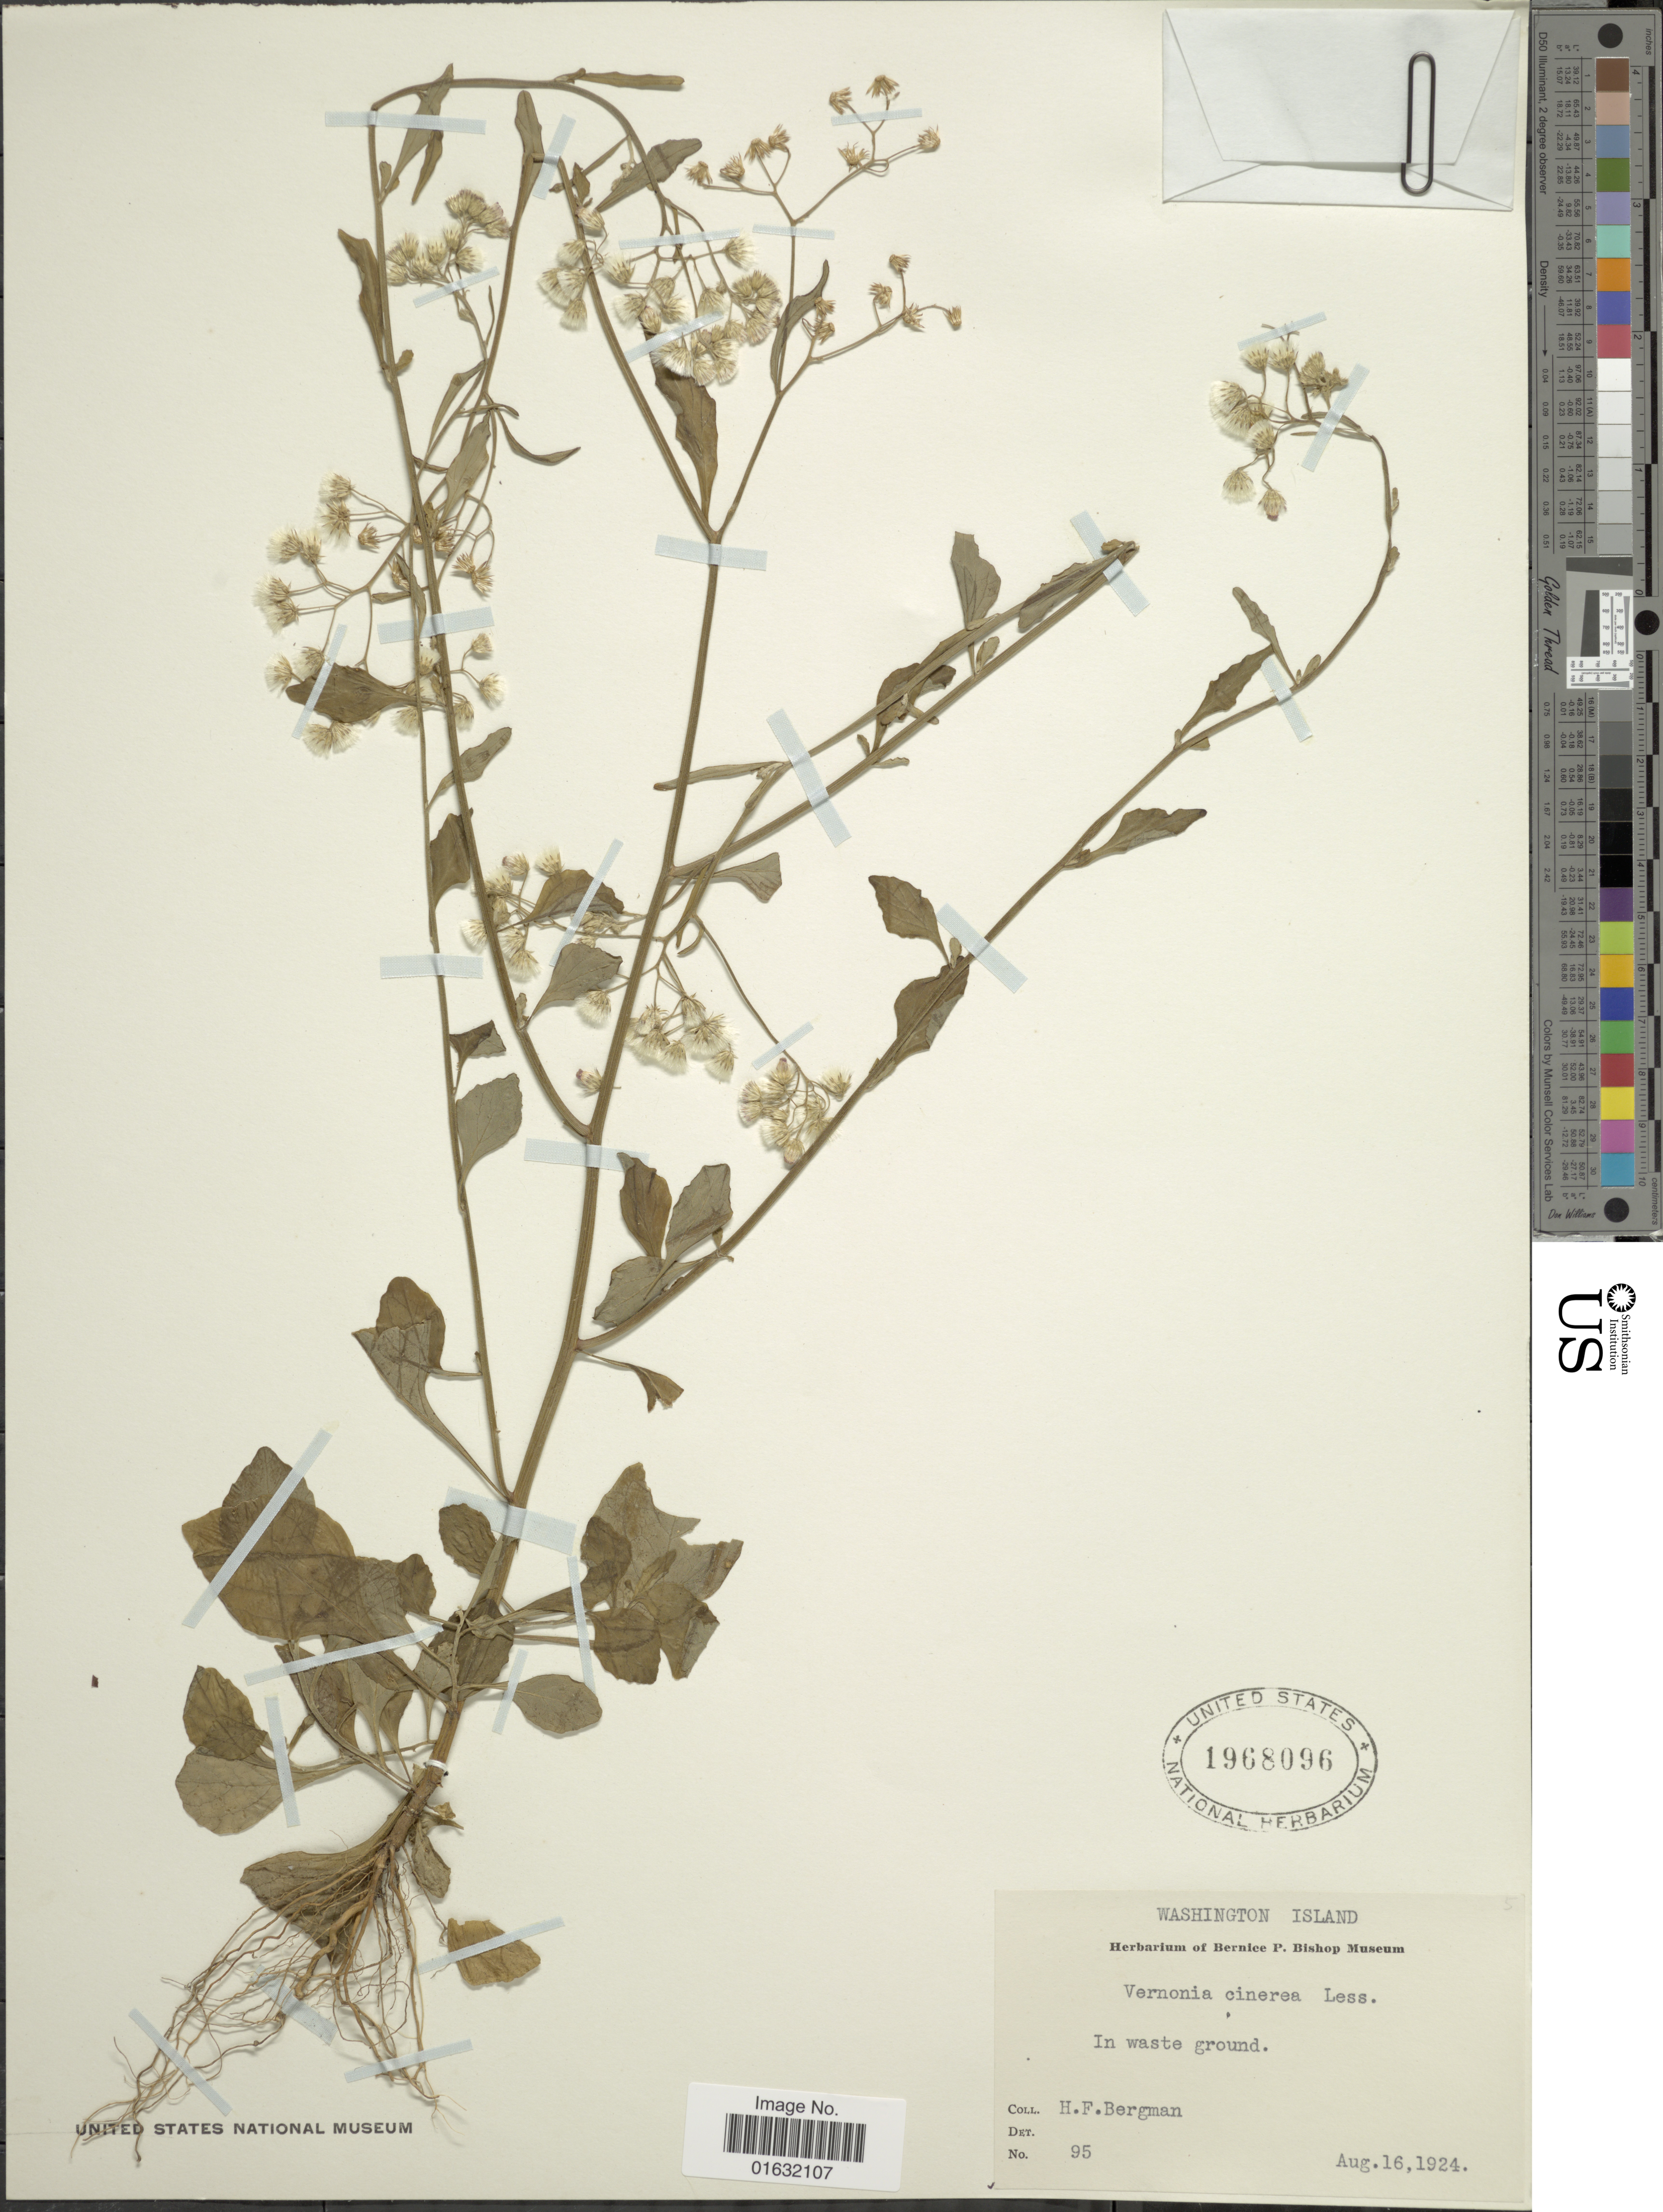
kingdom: Plantae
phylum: Tracheophyta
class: Magnoliopsida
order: Asterales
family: Asteraceae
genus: Cyanthillium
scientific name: Cyanthillium cinereum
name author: (L.) H. Rob.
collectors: H. Bergman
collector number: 95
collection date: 1924-08-16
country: Kiribati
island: Teraina [Washington Island]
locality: Washington Island, in waste ground.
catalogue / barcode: US 1968096